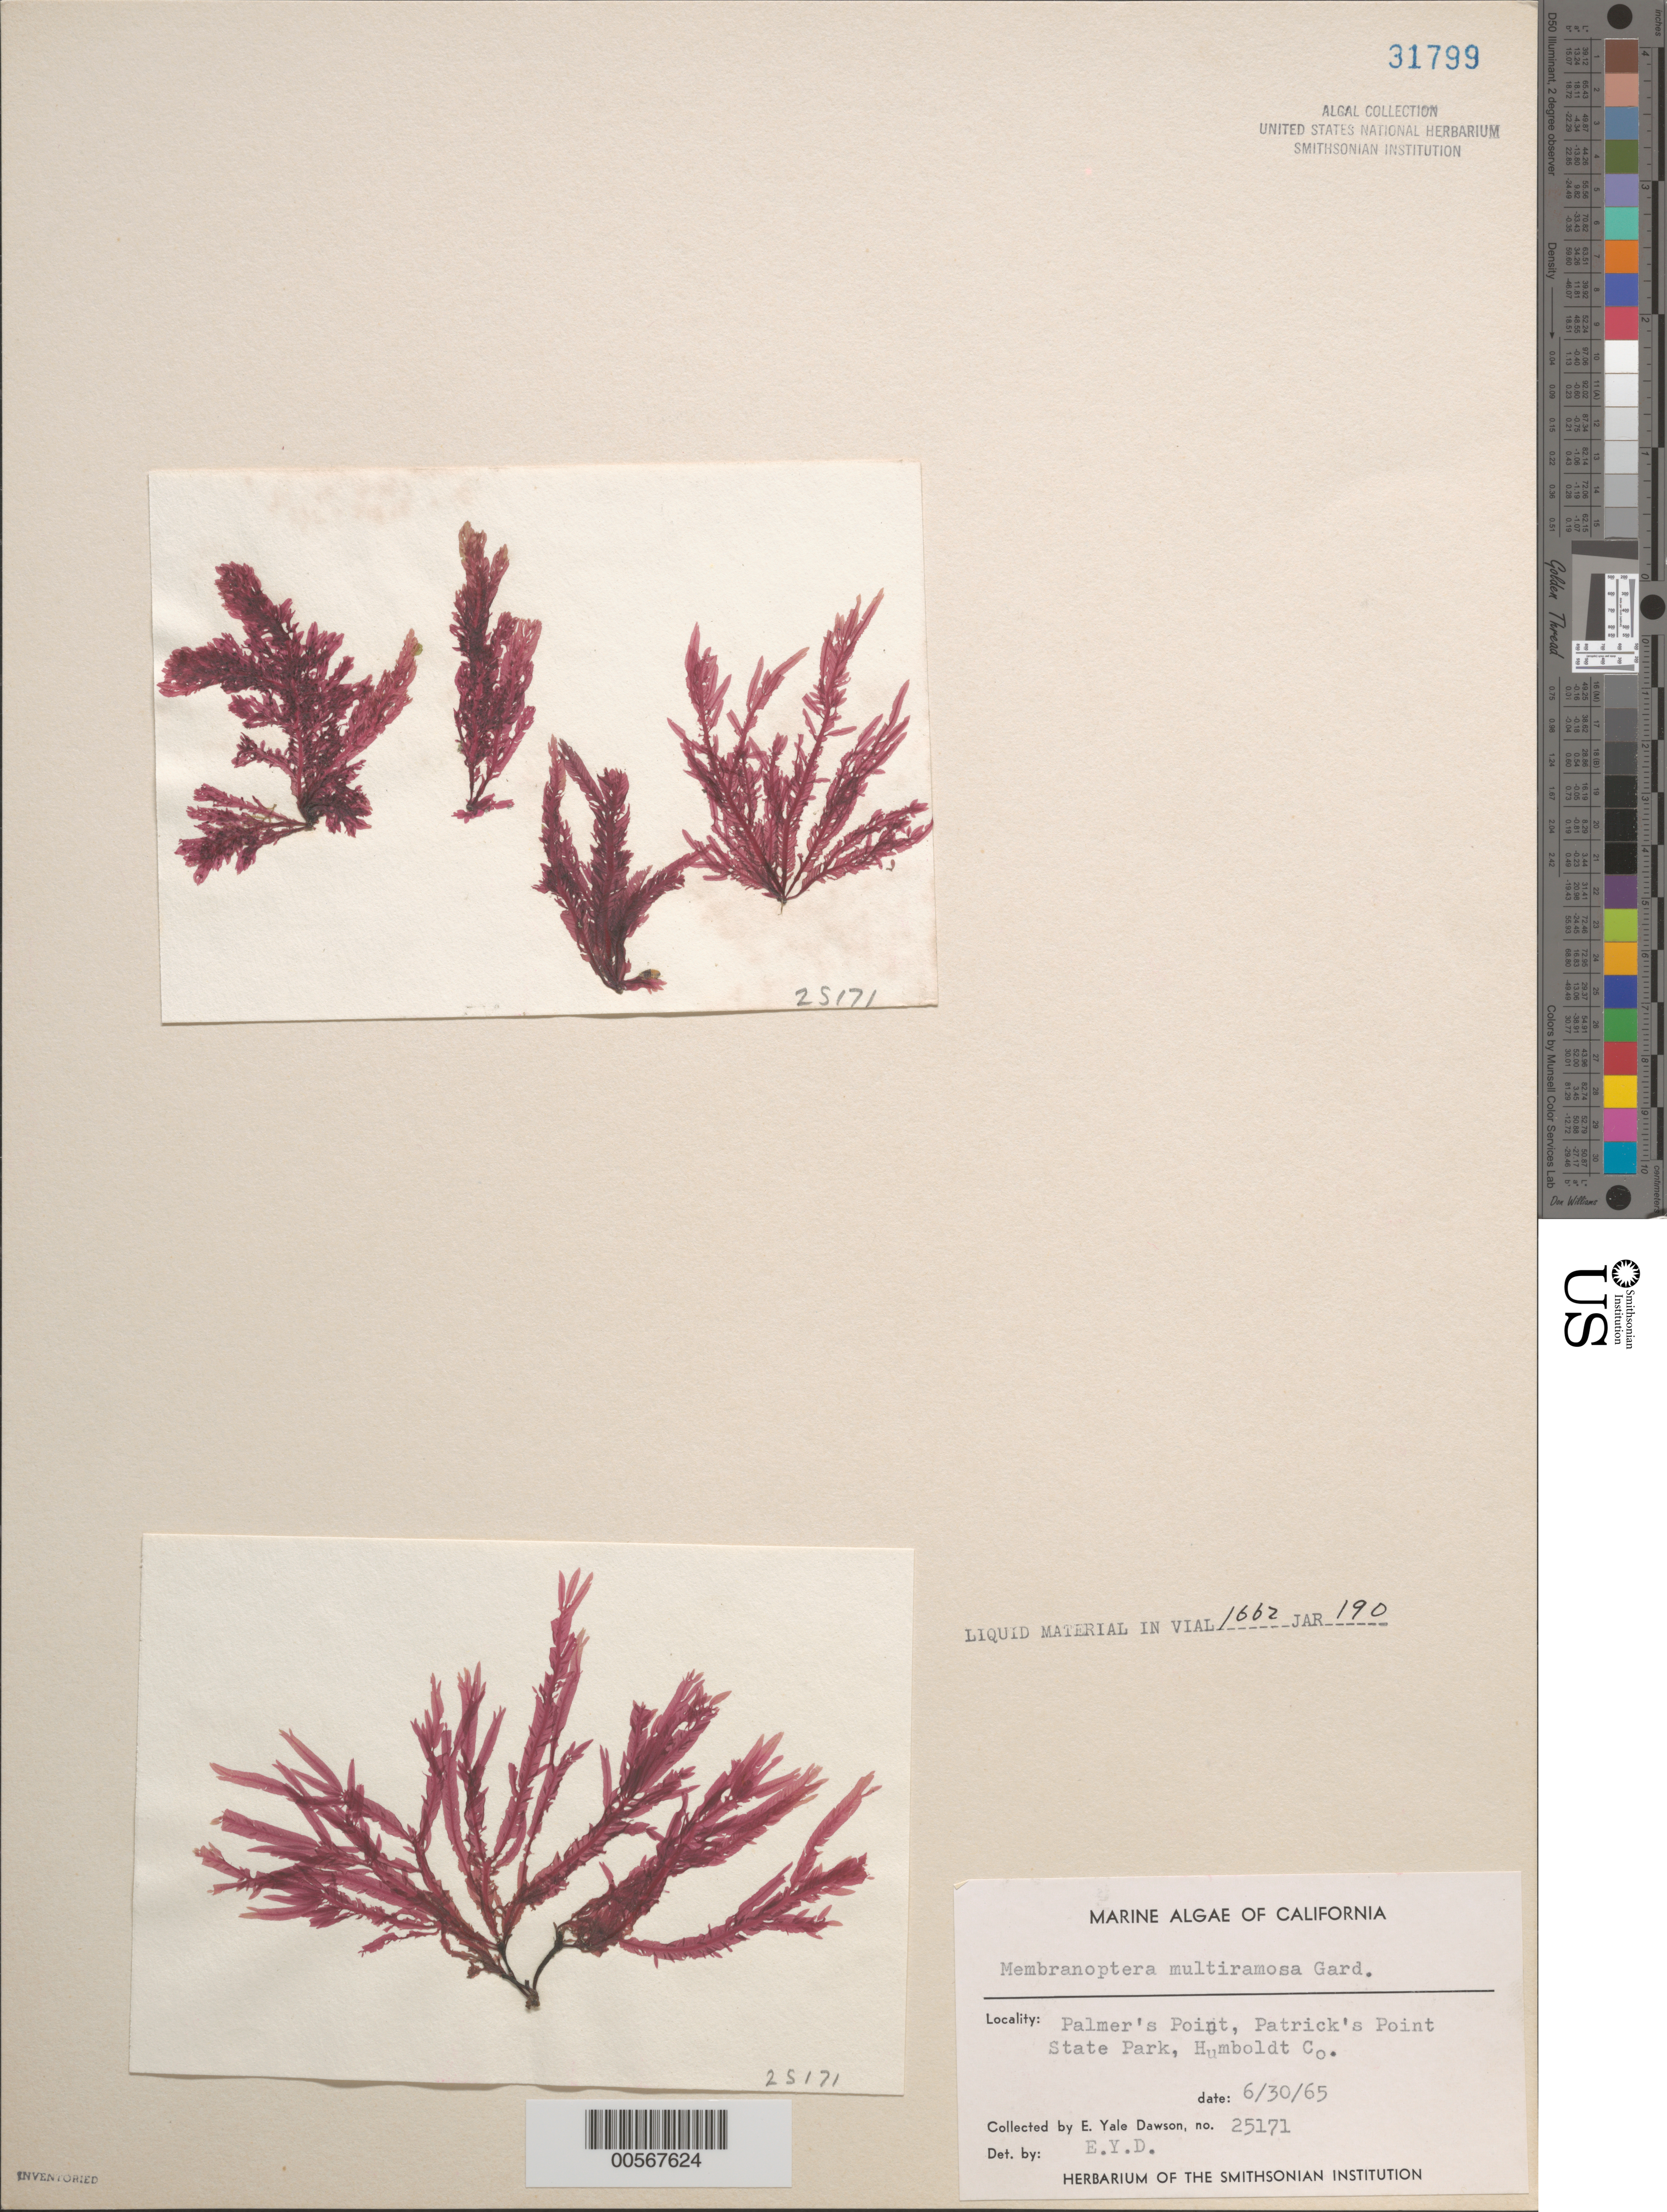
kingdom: Plantae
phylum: Rhodophyta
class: Florideophyceae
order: Ceramiales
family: Delesseriaceae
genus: Membranoptera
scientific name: Membranoptera platyphylla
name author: (Setch. & N.L. Gardner) Kylin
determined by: Algae name updating Project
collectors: E. Y. Dawson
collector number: EYD 25171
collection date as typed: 30 Jun 1965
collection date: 1965-06-30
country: United States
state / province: California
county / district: Humboldt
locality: Palmer's Point, Patrick's Point State Park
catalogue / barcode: US 31799